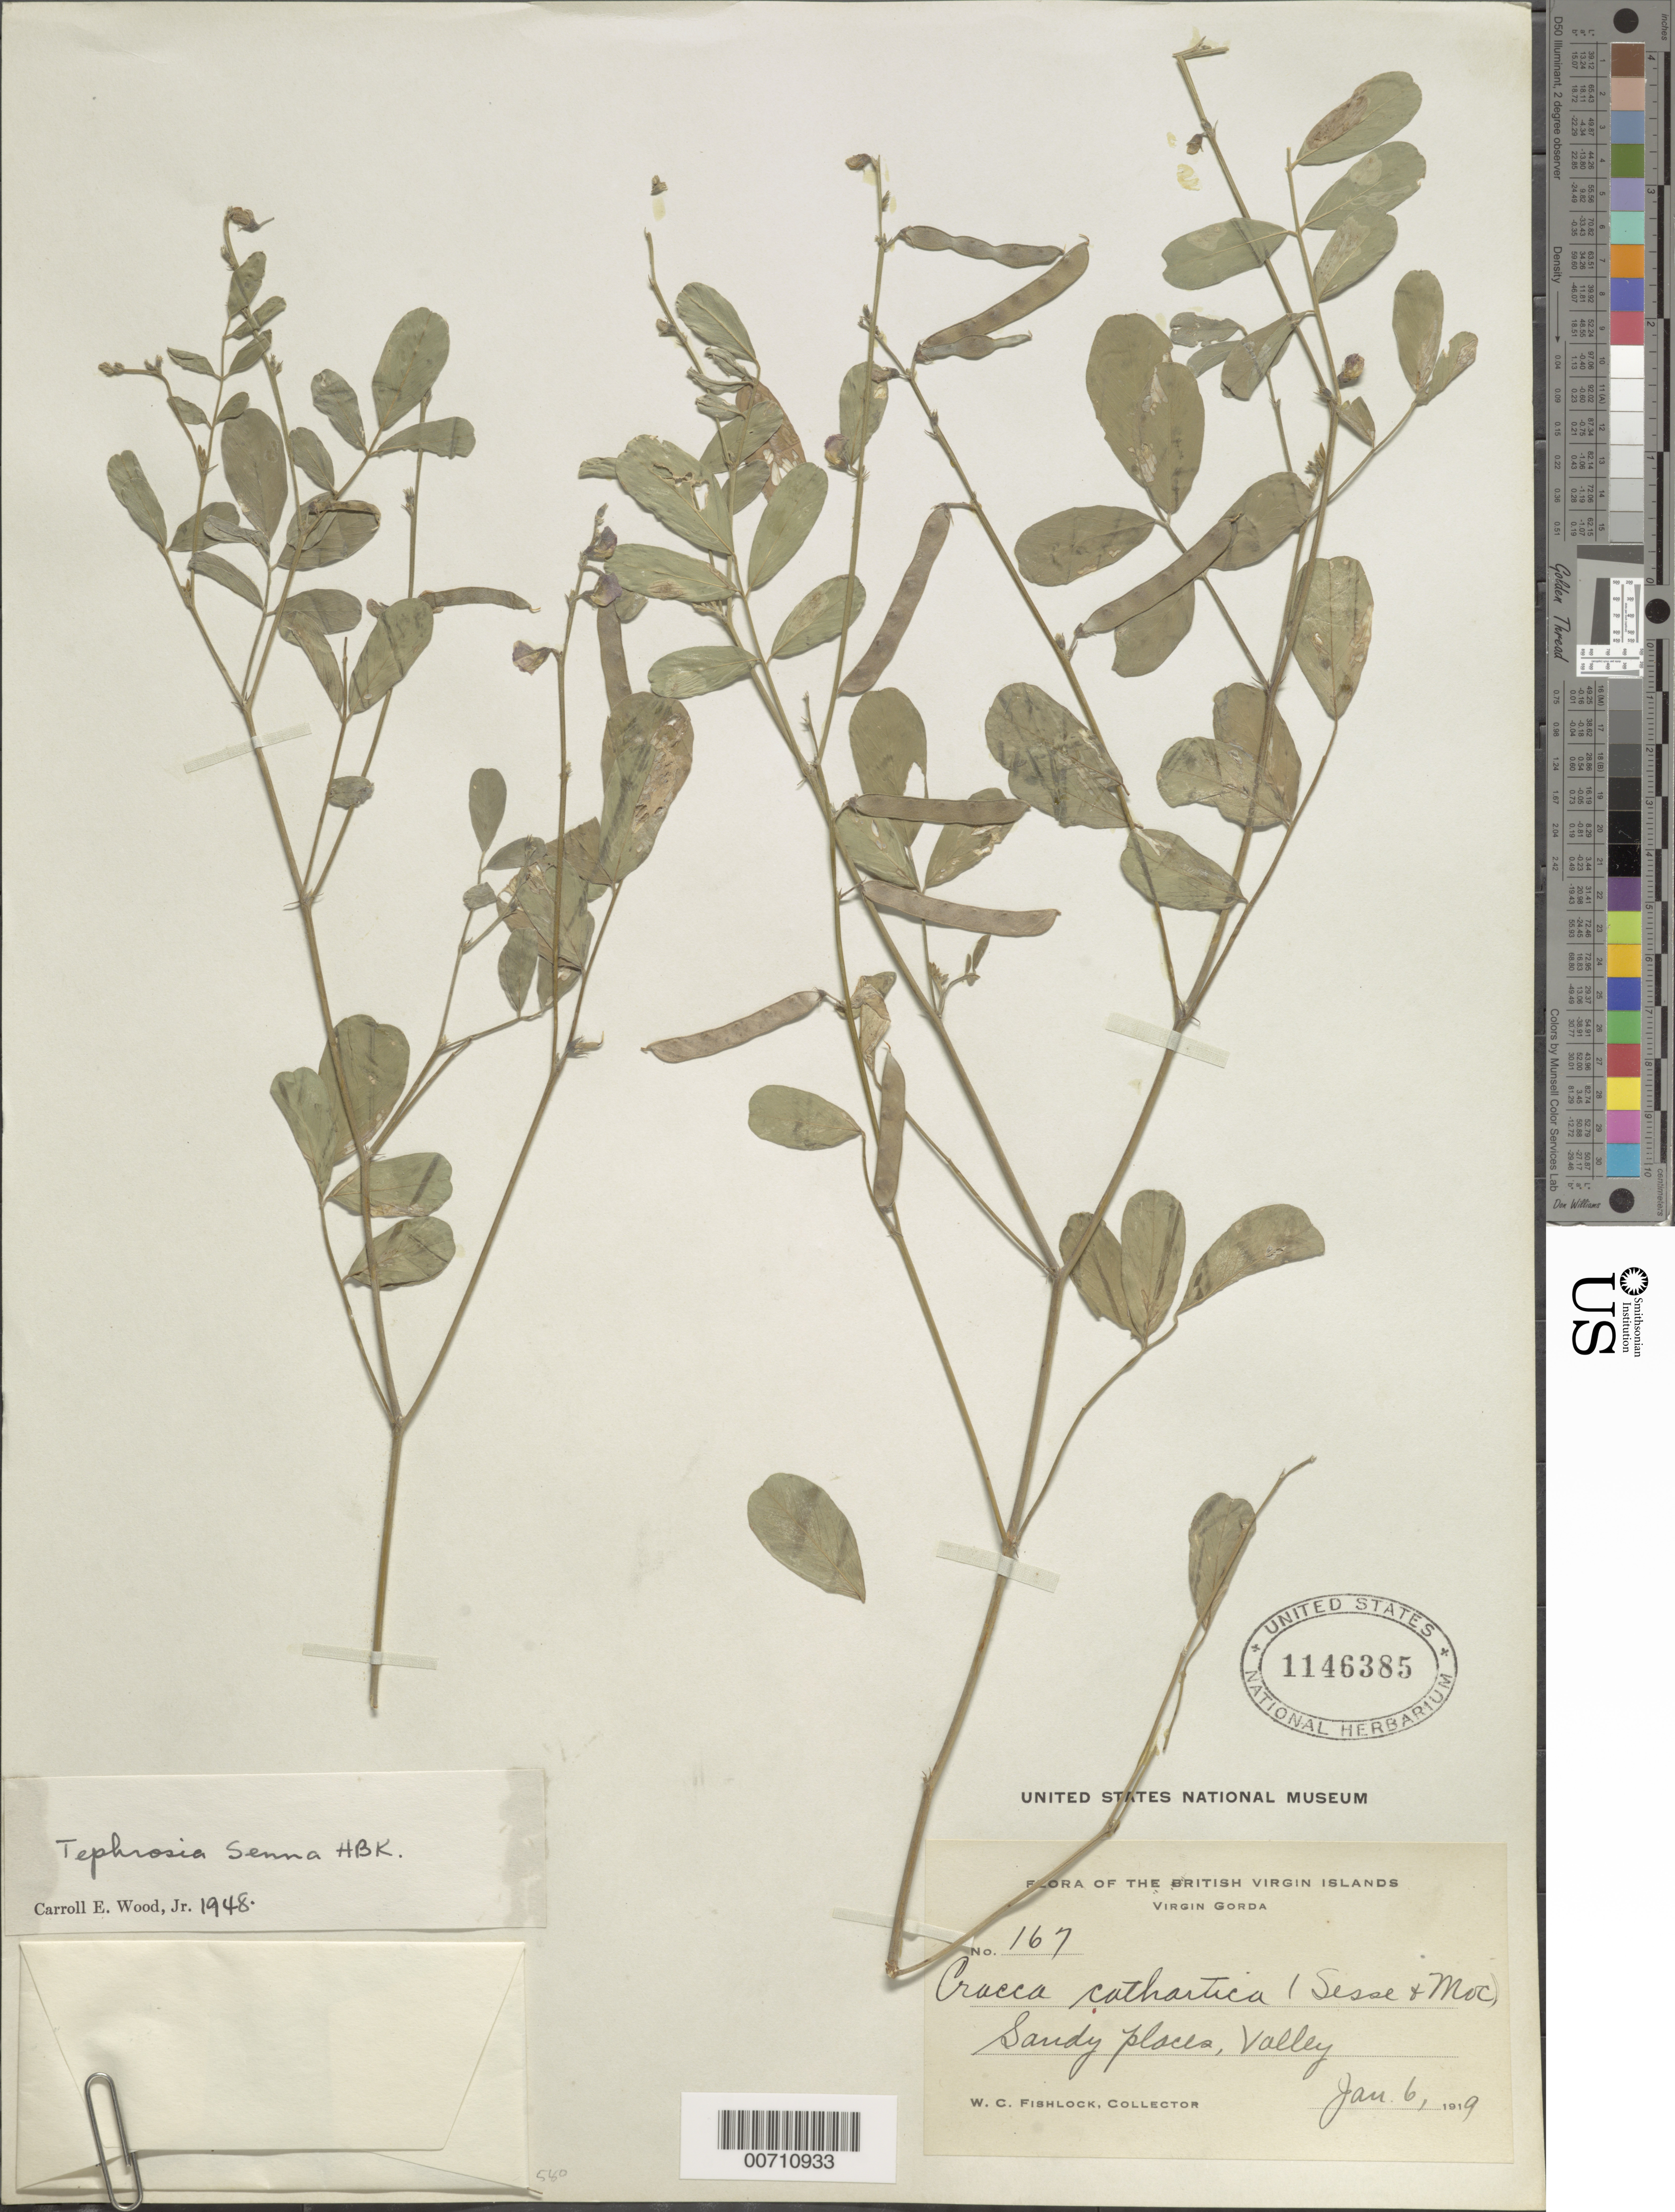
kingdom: Plantae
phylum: Tracheophyta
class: Magnoliopsida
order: Fabales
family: Fabaceae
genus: Tephrosia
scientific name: Tephrosia senna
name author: Kunth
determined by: Wood, C. E., Jr.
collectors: W. Fishlock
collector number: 167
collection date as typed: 06 Jan 1919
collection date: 1919-01-06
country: British Virgin Islands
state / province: Virgin Gorda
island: Virgin Gorda Island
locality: Valley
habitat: Sandy places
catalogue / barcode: US 1146385